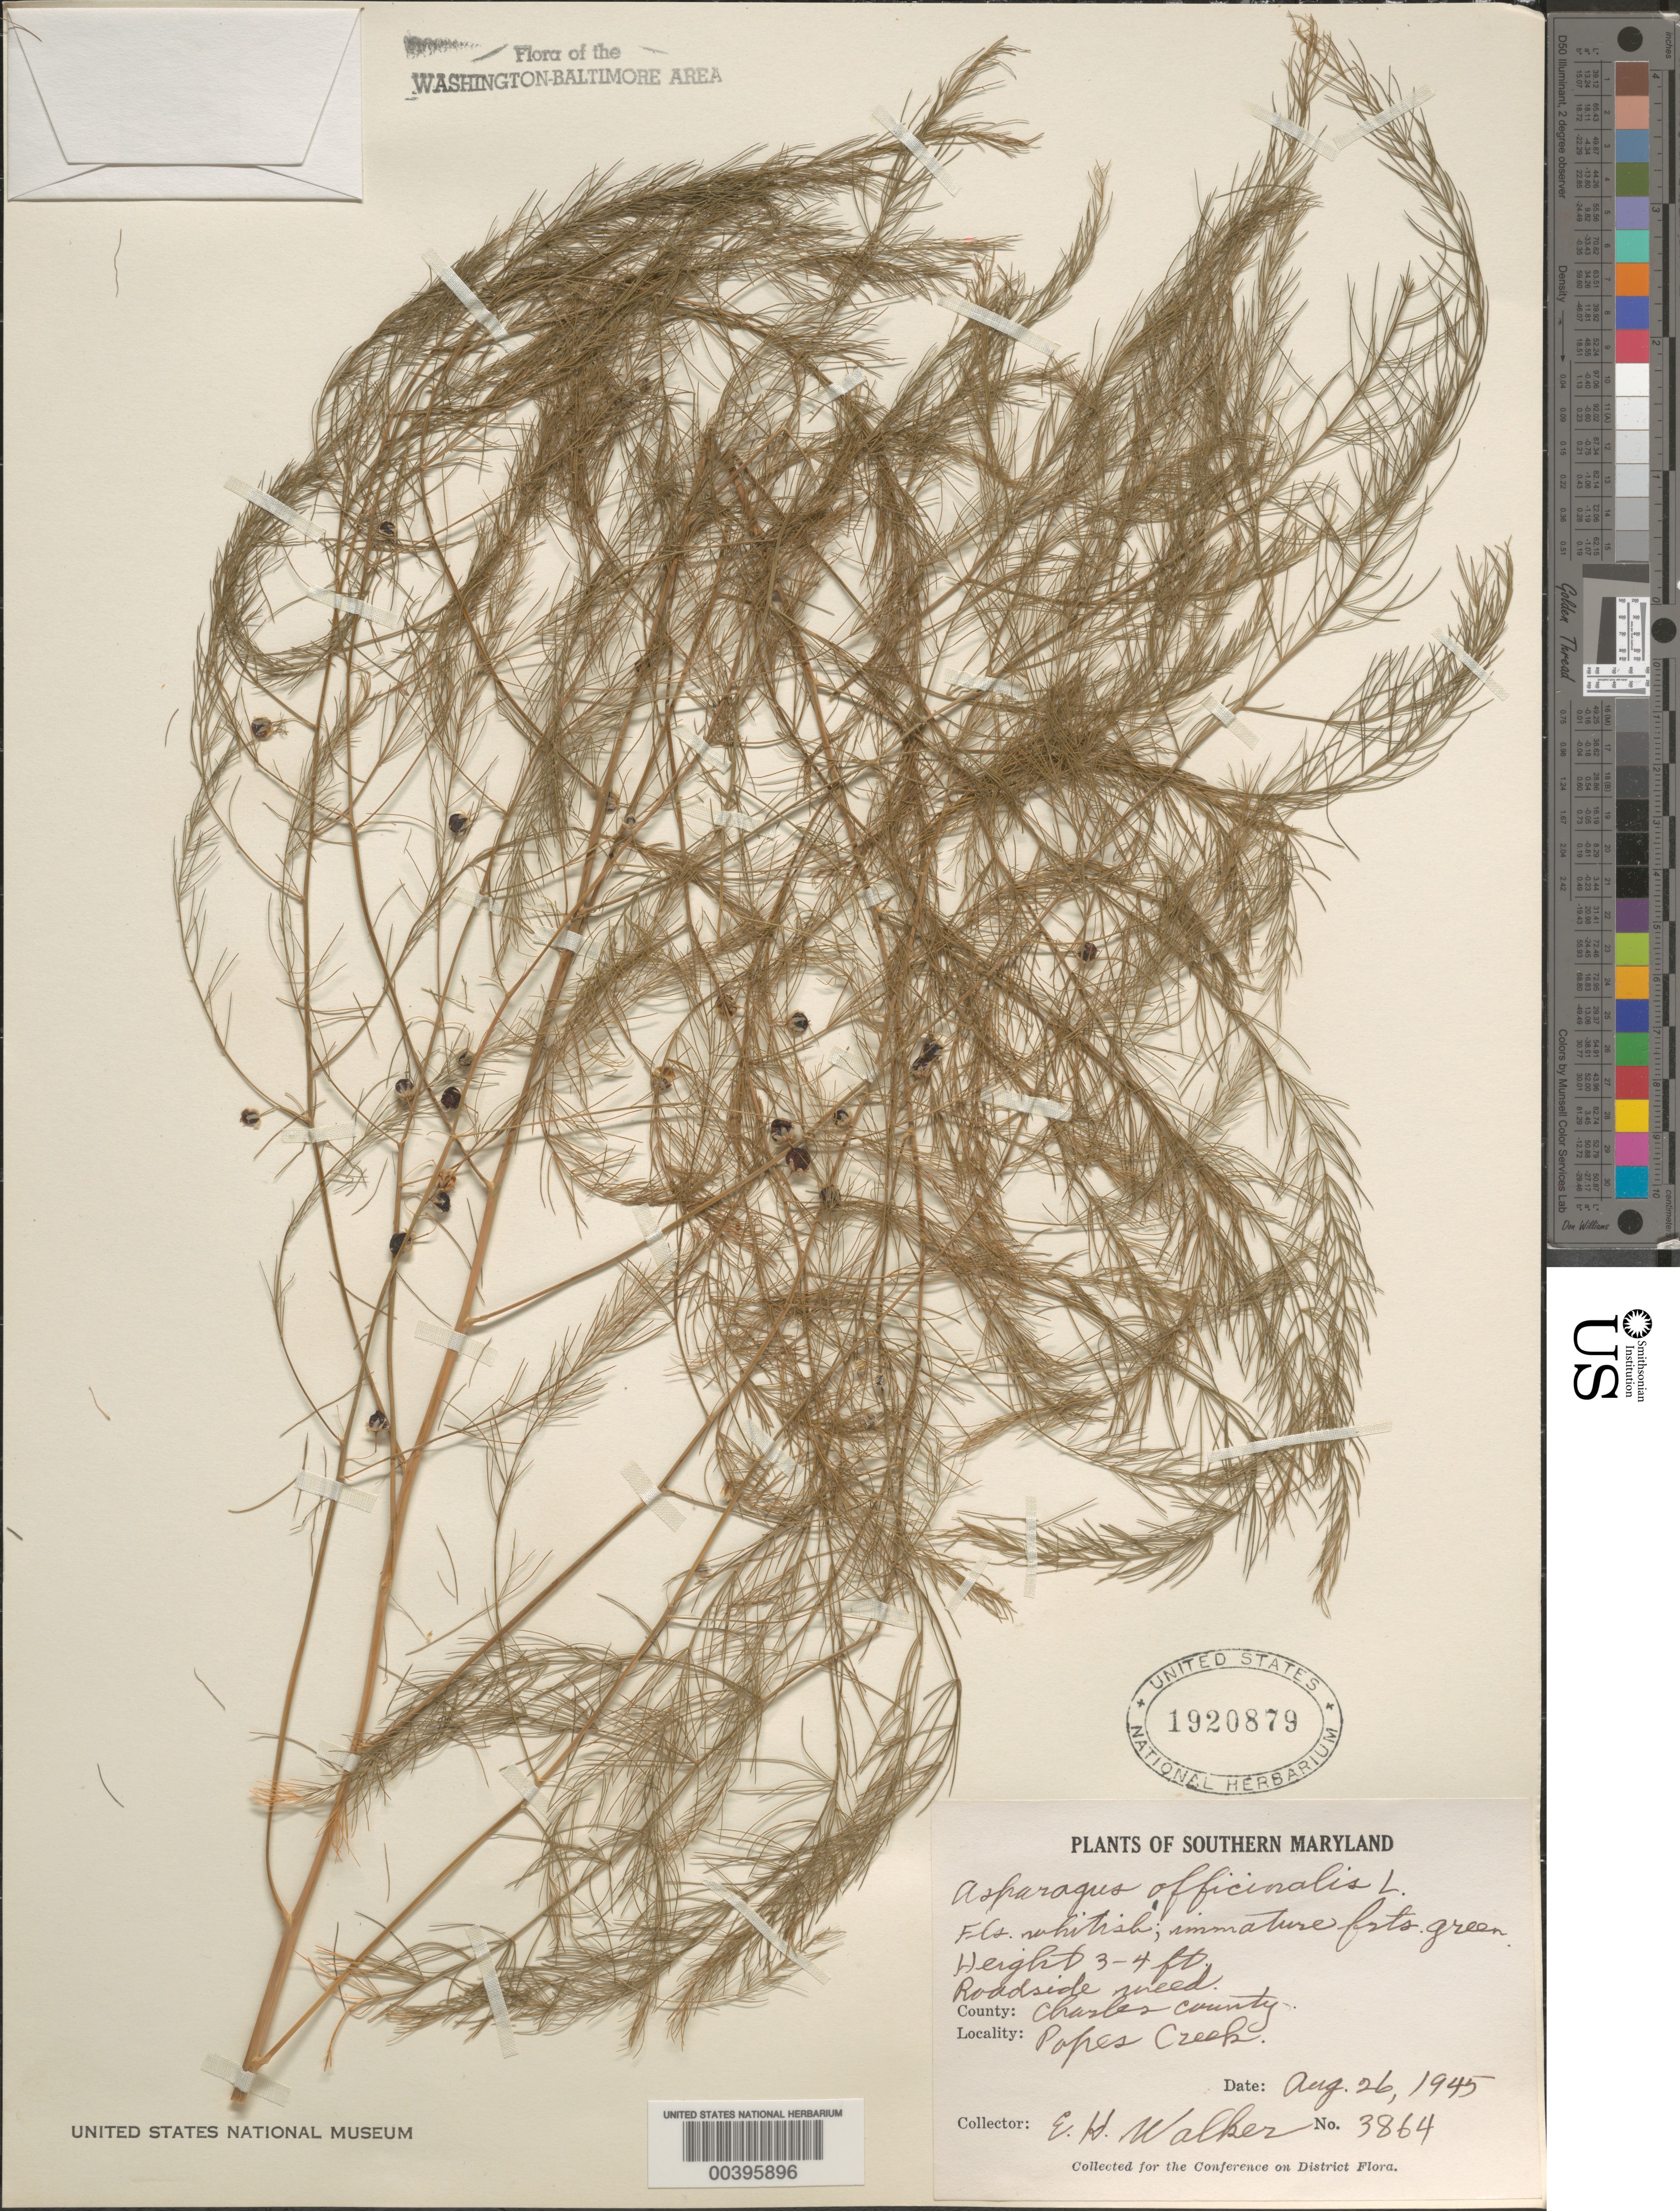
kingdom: Plantae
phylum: Tracheophyta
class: Liliopsida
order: Asparagales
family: Asparagaceae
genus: Asparagus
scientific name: Asparagus officinalis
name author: L.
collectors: E. H. Walker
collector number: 3864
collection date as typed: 26 Aug 1945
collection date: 1945-08-26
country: United States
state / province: Maryland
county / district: Charles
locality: Popes Creek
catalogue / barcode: US 1920879